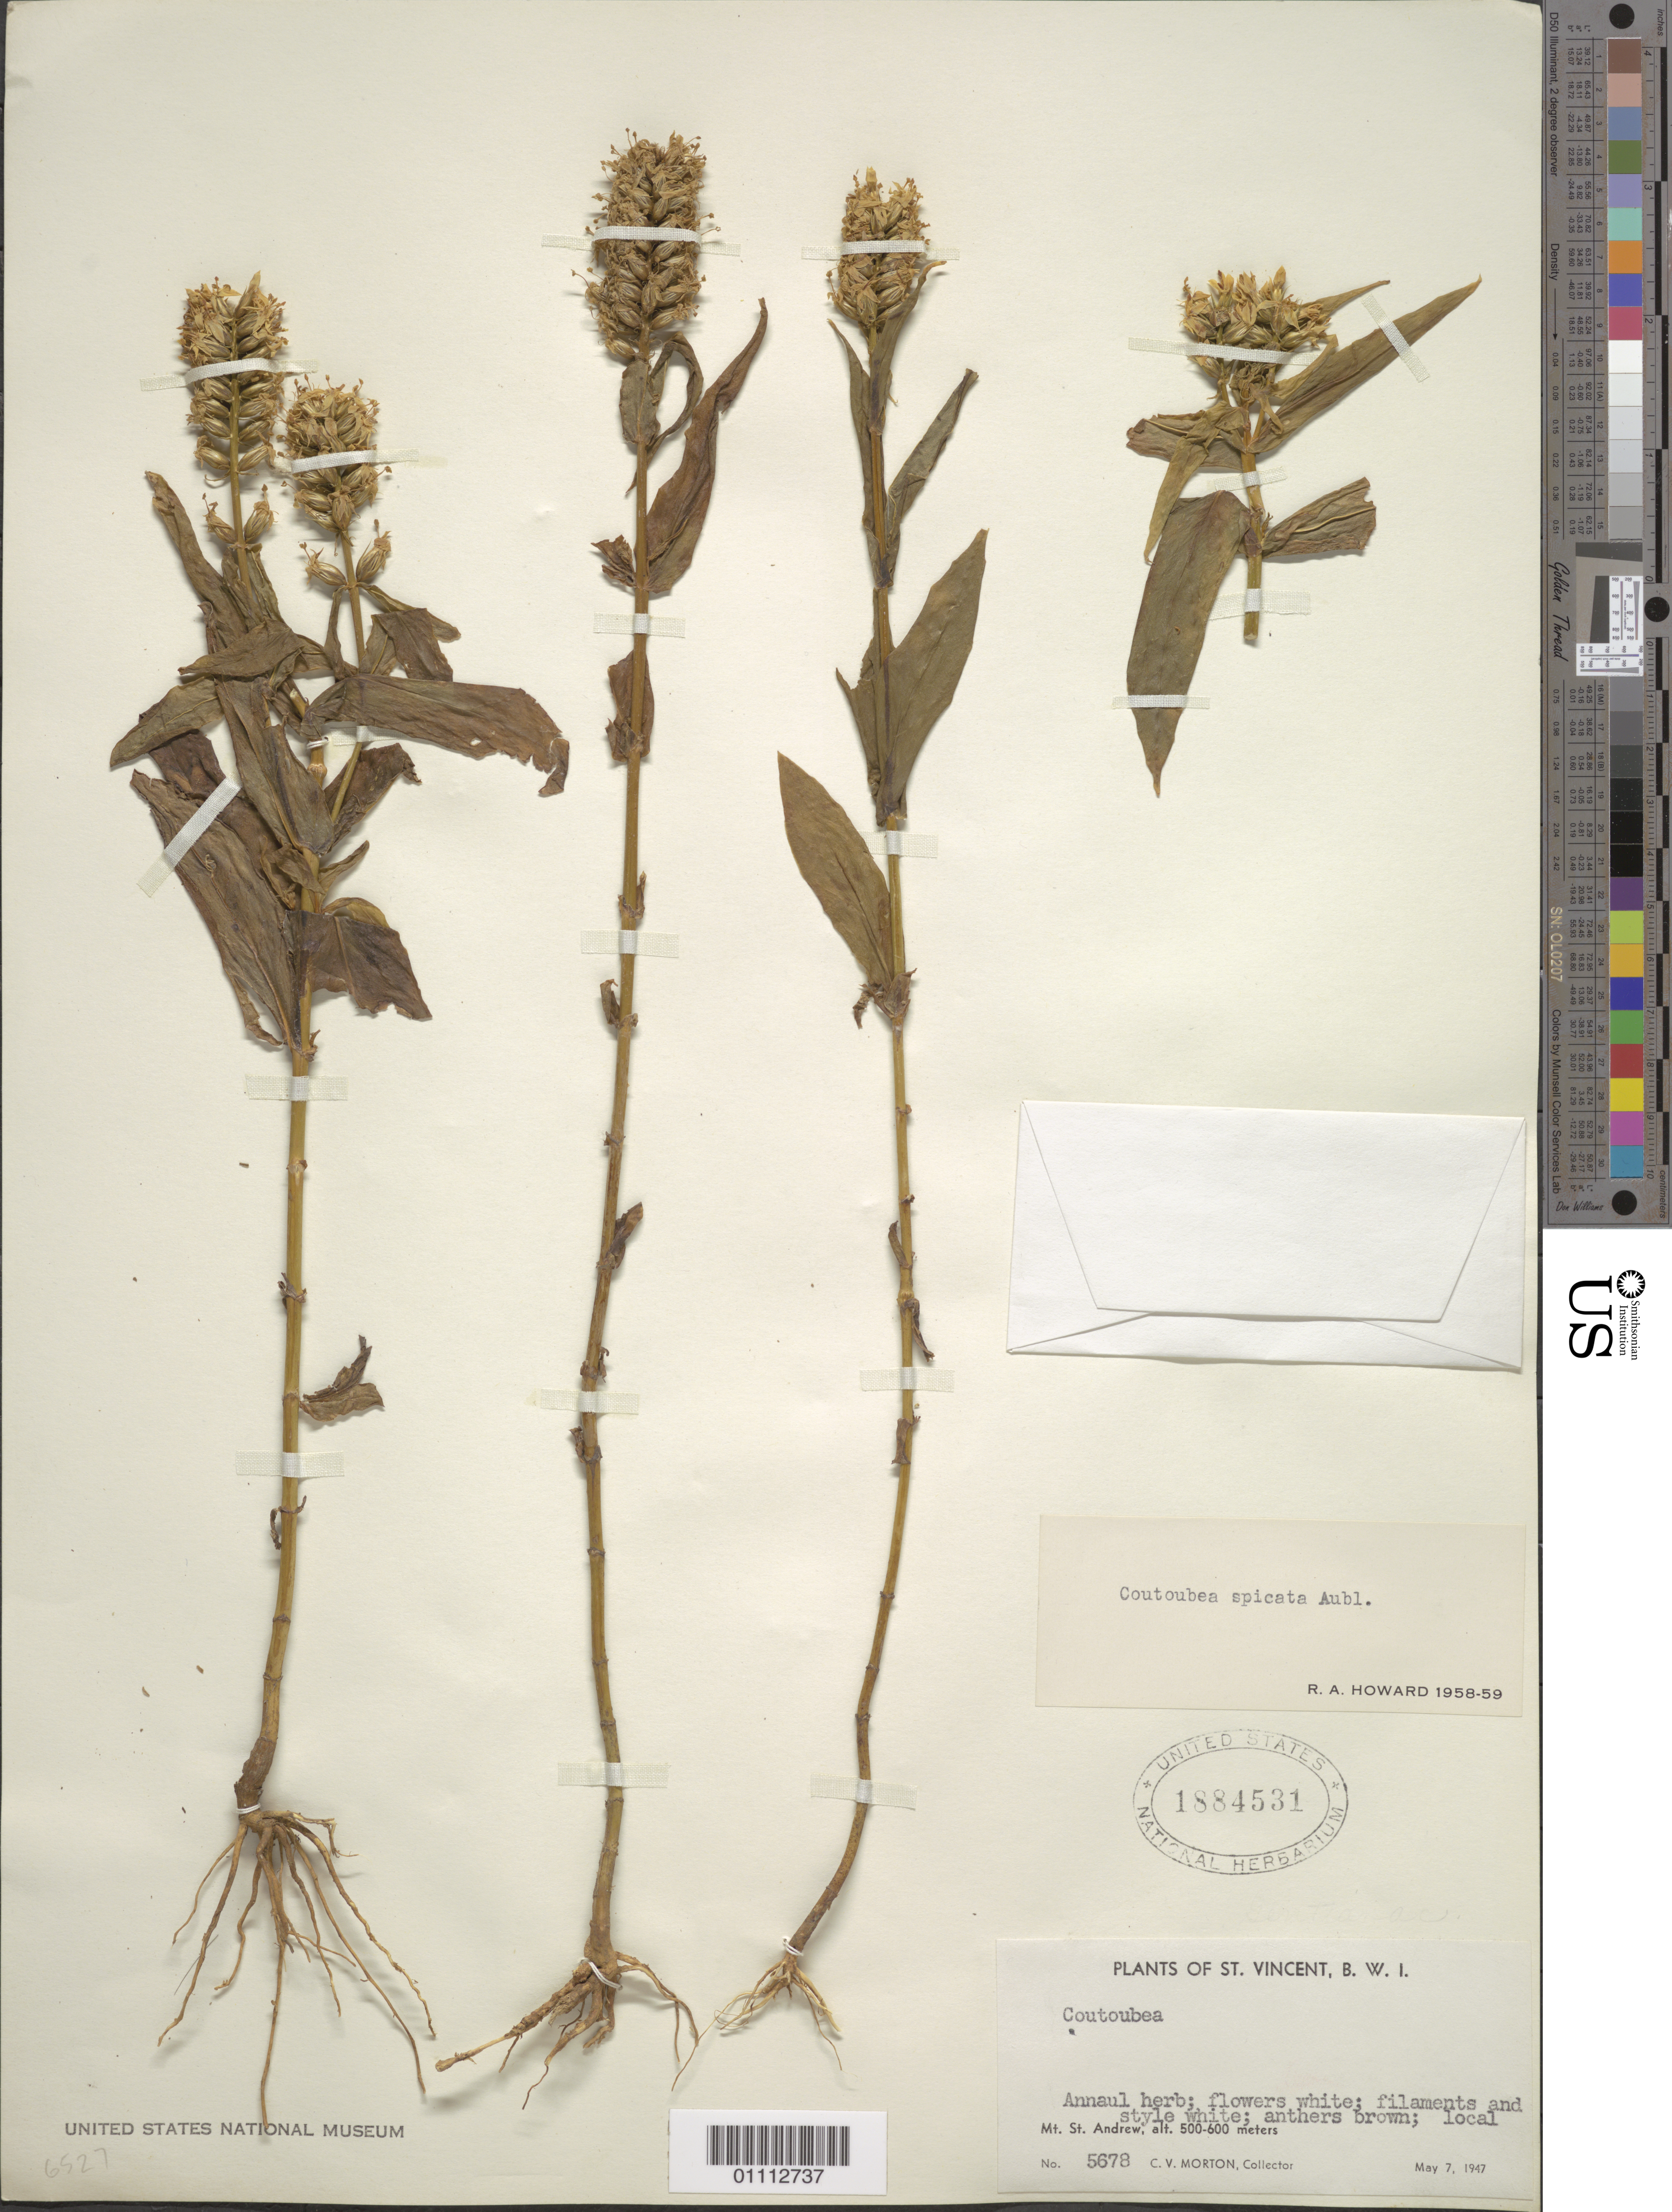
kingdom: Plantae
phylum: Tracheophyta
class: Magnoliopsida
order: Gentianales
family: Gentianaceae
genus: Coutoubea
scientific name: Coutoubea spicata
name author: Aubl.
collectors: C. V. Morton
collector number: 5678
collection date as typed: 07 May 1947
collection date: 1947-05-07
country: St. Vincent - Grenadines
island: St. Vincent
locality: Mt. St. Andrew. Local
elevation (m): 500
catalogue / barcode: US 1884531